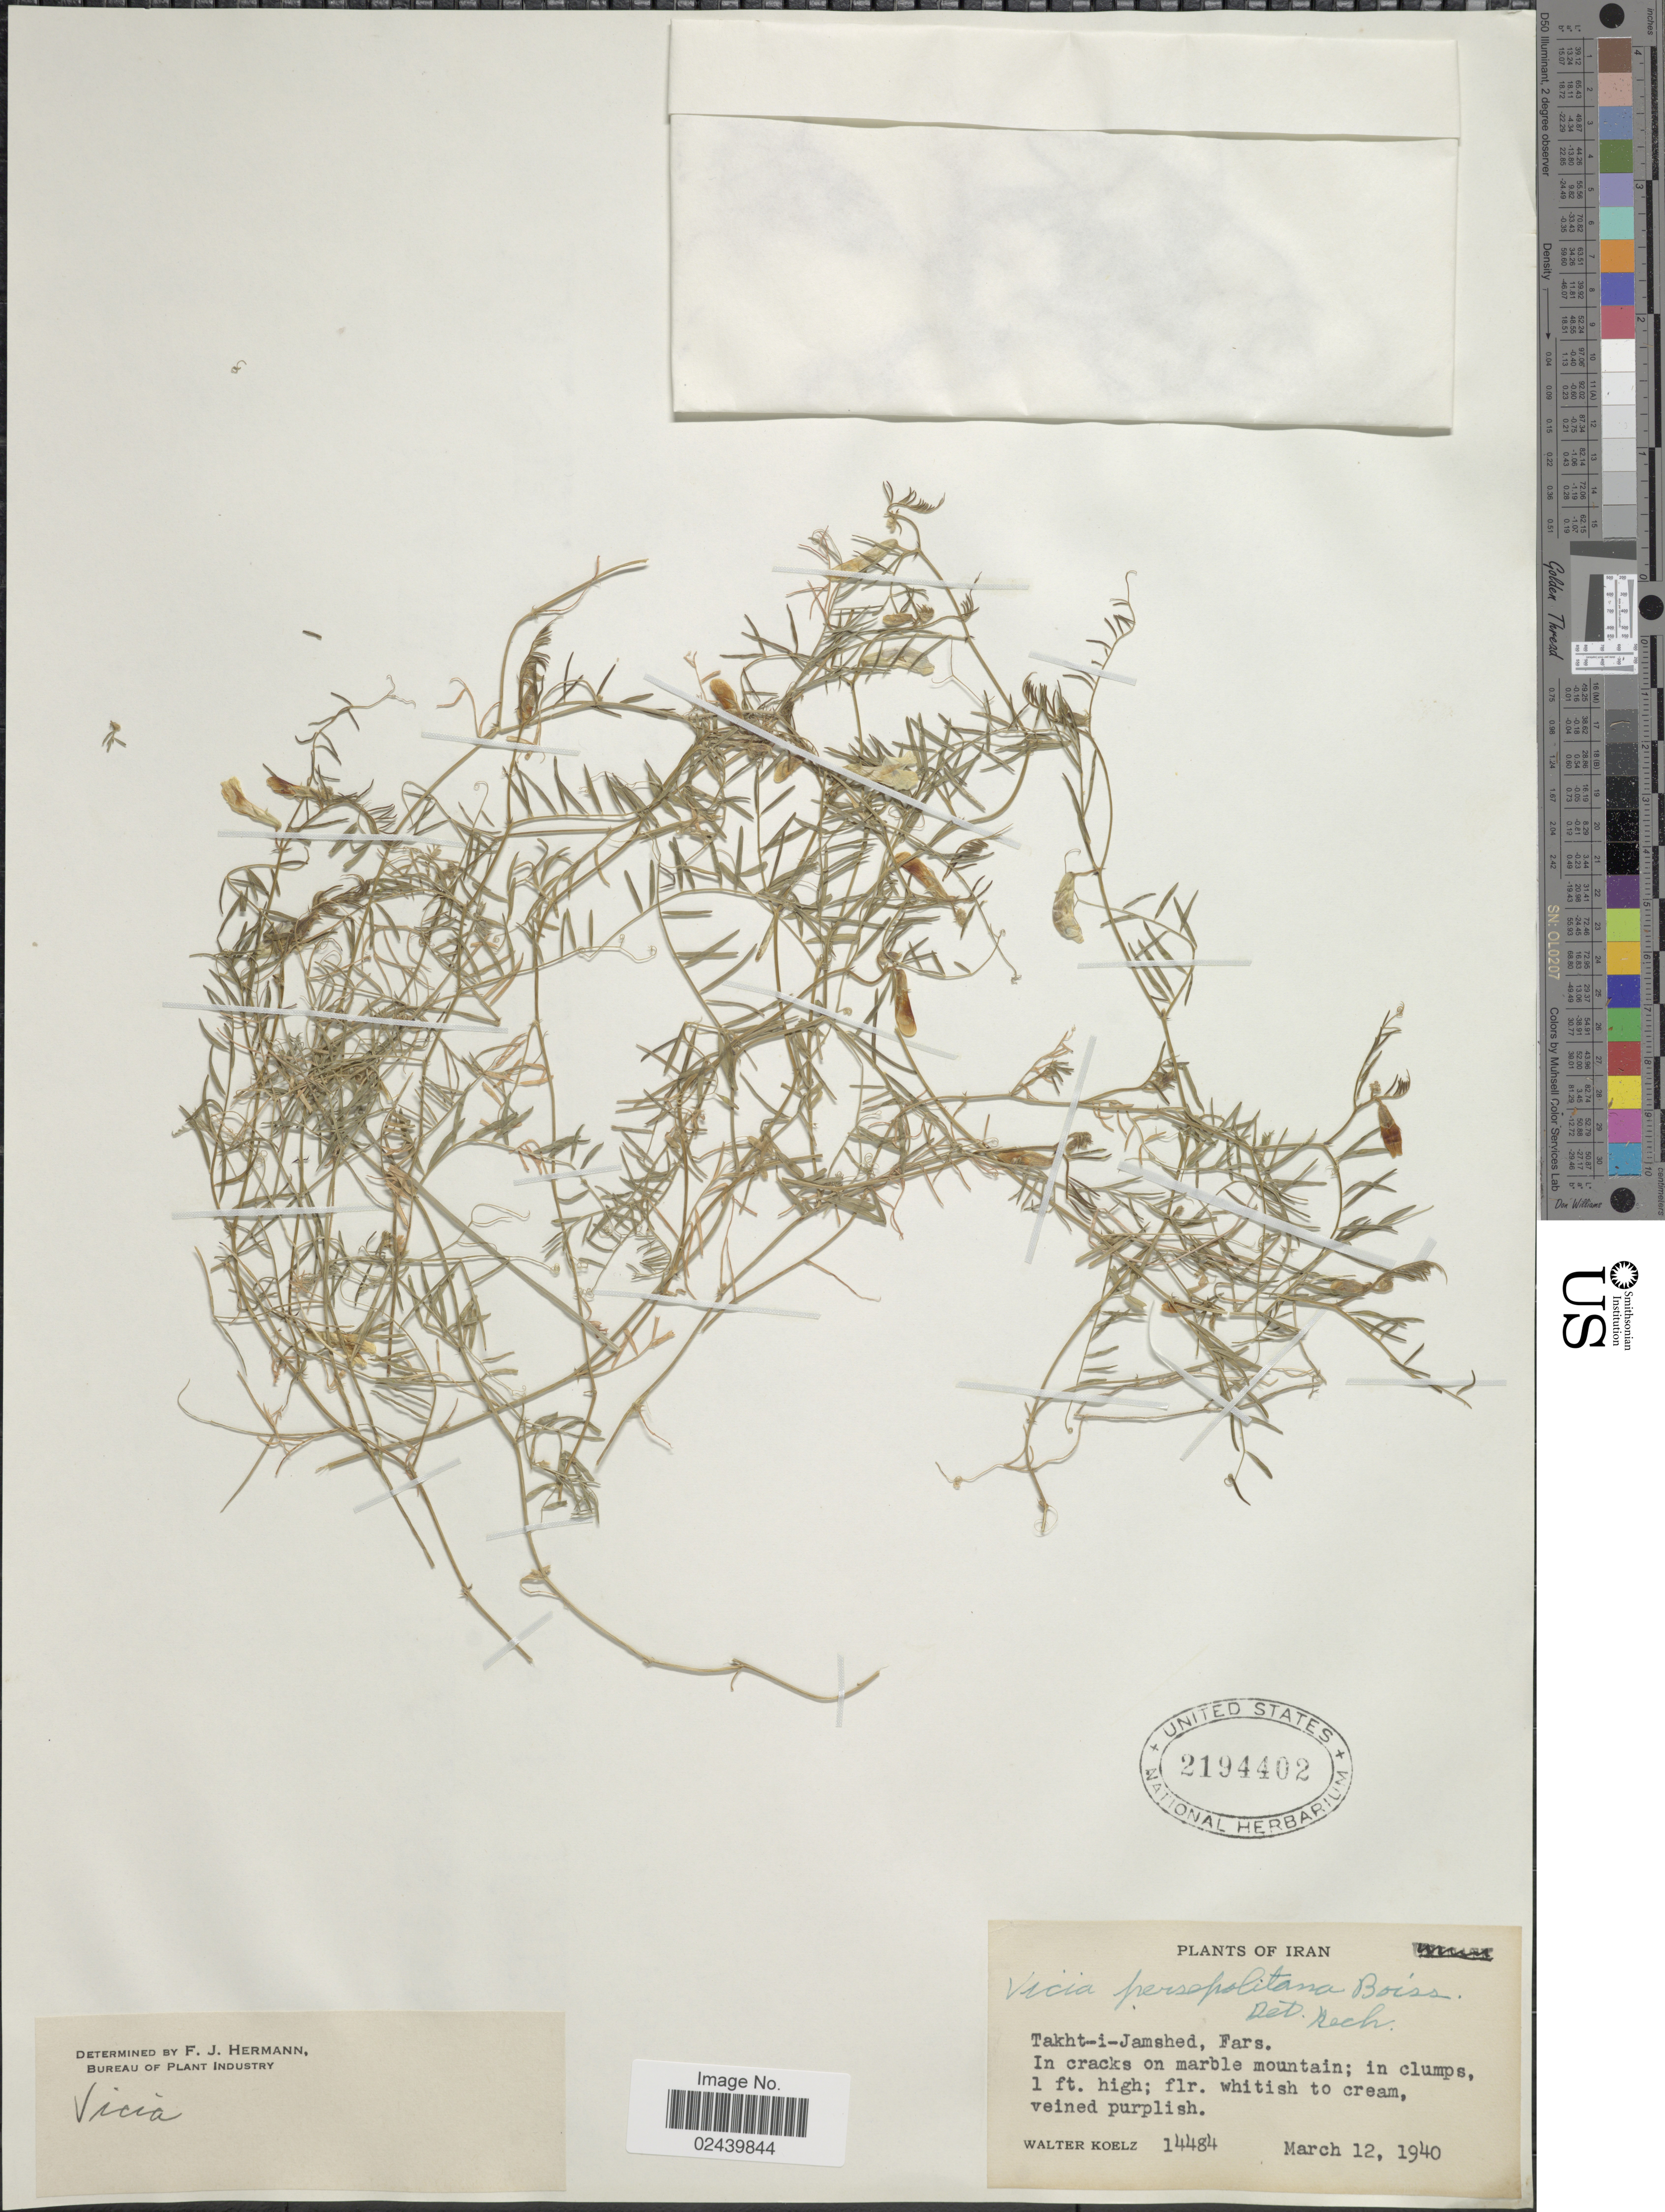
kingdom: Plantae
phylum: Tracheophyta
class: Magnoliopsida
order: Fabales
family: Fabaceae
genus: Vicia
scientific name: Vicia persepolitana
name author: Boiss.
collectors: W. N. Koelz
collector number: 14484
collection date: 1940-03-12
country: Iran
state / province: Fars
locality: Takht-i-Jamshed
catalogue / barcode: US 2194402